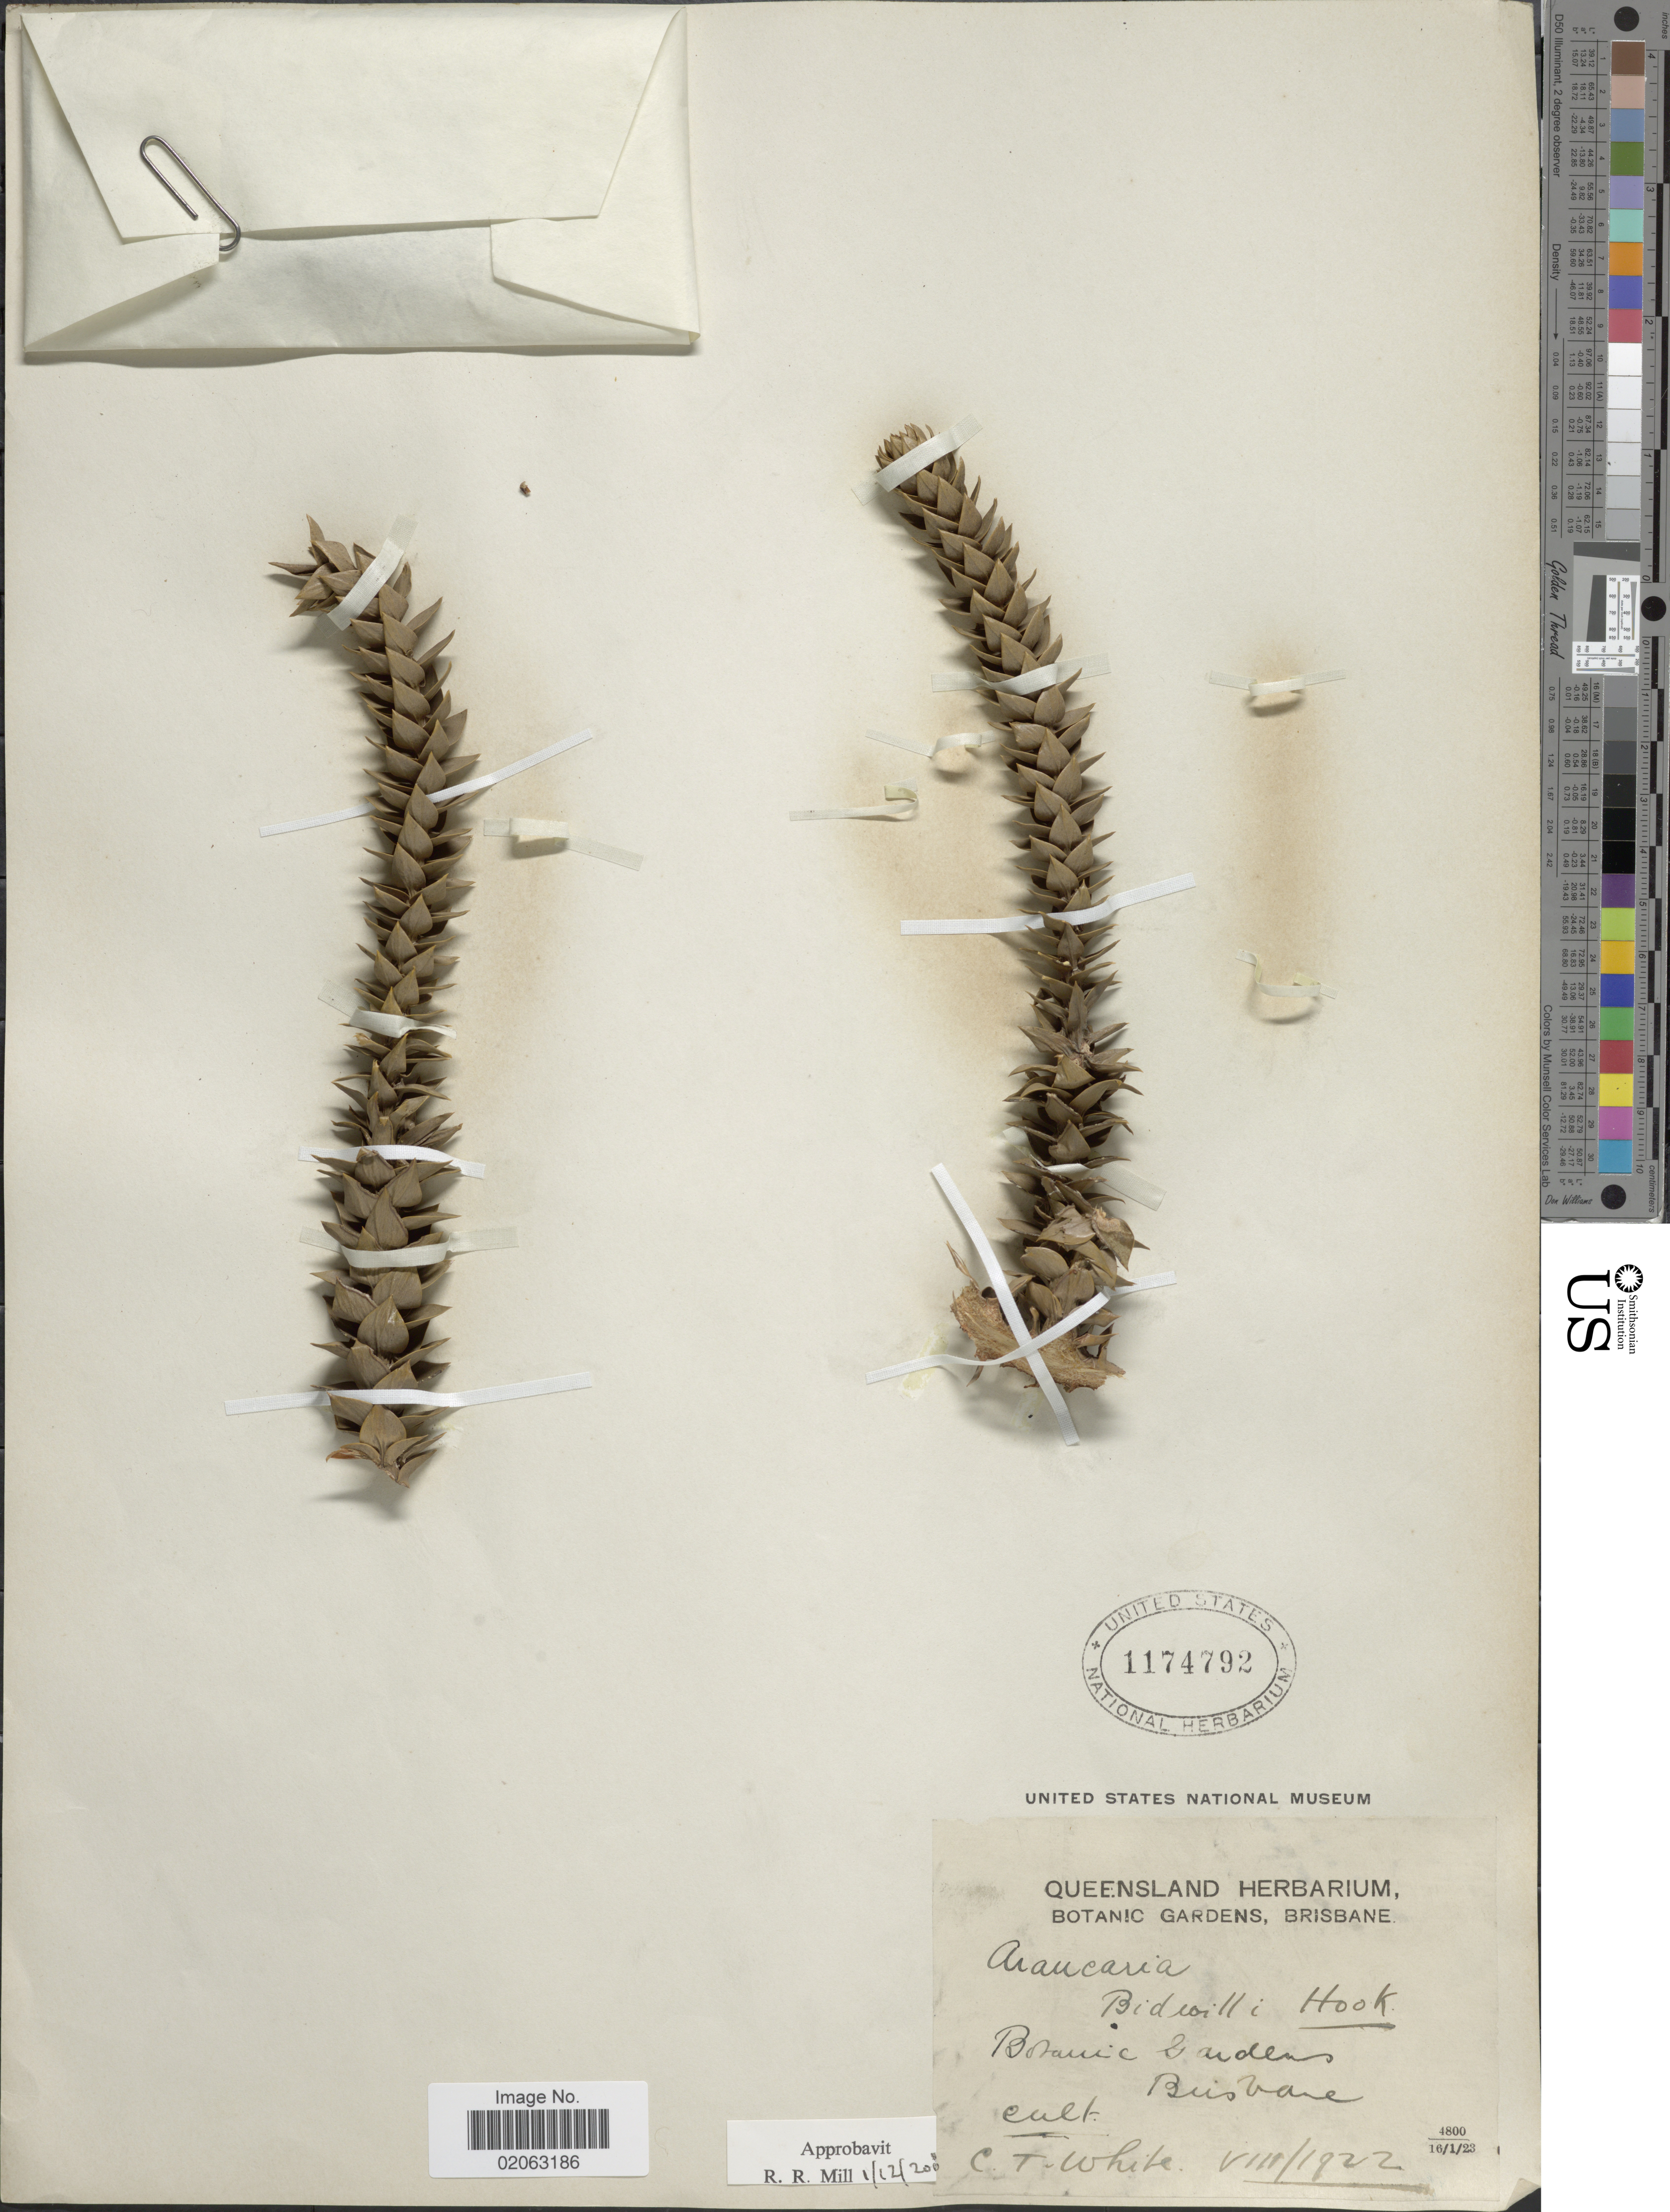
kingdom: Plantae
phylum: Tracheophyta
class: Pinopsida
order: Pinales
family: Araucariaceae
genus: Araucaria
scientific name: Araucaria bidwillii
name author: Hook.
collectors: C. T. White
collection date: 1822-08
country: Australia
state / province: Queensland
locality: Botanic Gardens, Brisbane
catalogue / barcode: US 1174792